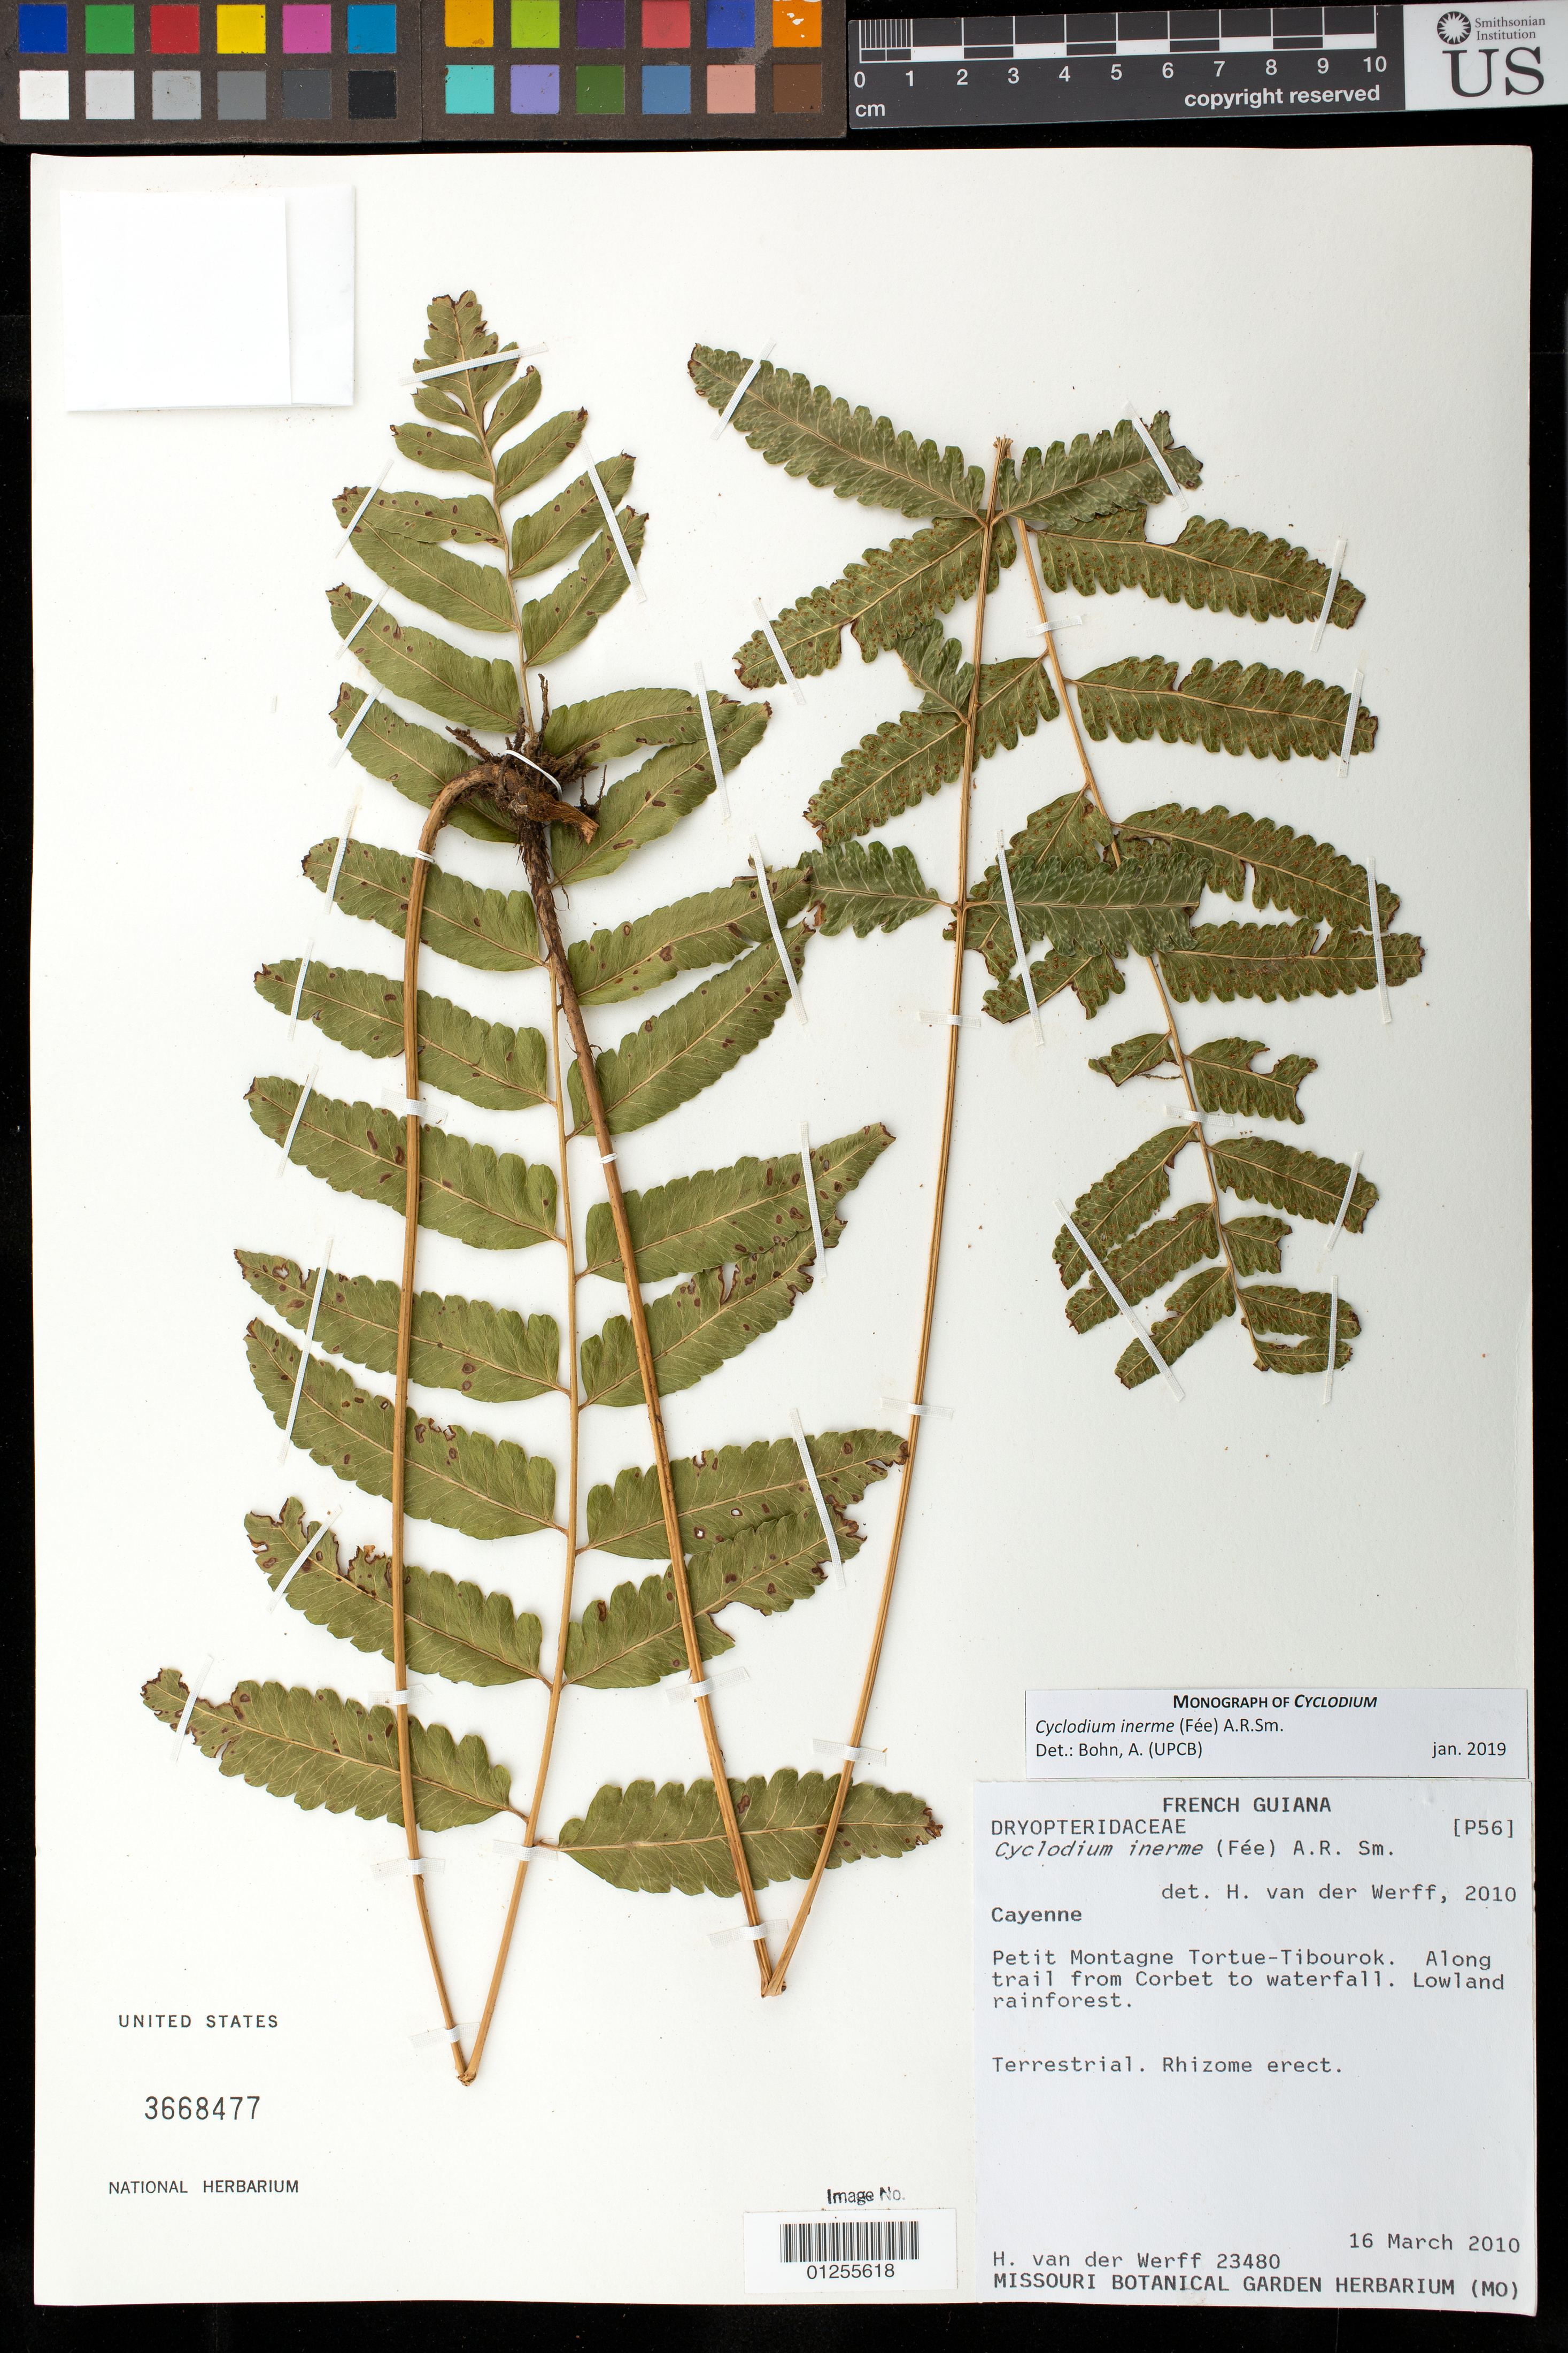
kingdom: Plantae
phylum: Tracheophyta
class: Polypodiopsida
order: Polypodiales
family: Dryopteridaceae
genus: Cyclodium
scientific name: Cyclodium inerme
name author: (Fée) A.R. Sm.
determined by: van der Werff, H., (MO), Missouri Botanical Garden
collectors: H. van der Werff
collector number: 23480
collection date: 2010-03-16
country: French Guiana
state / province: Cayenne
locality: Petit Montagne Tortue-Tibourok. Along trail from Corbet to waterfall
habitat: Terrestrial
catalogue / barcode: US 3668477